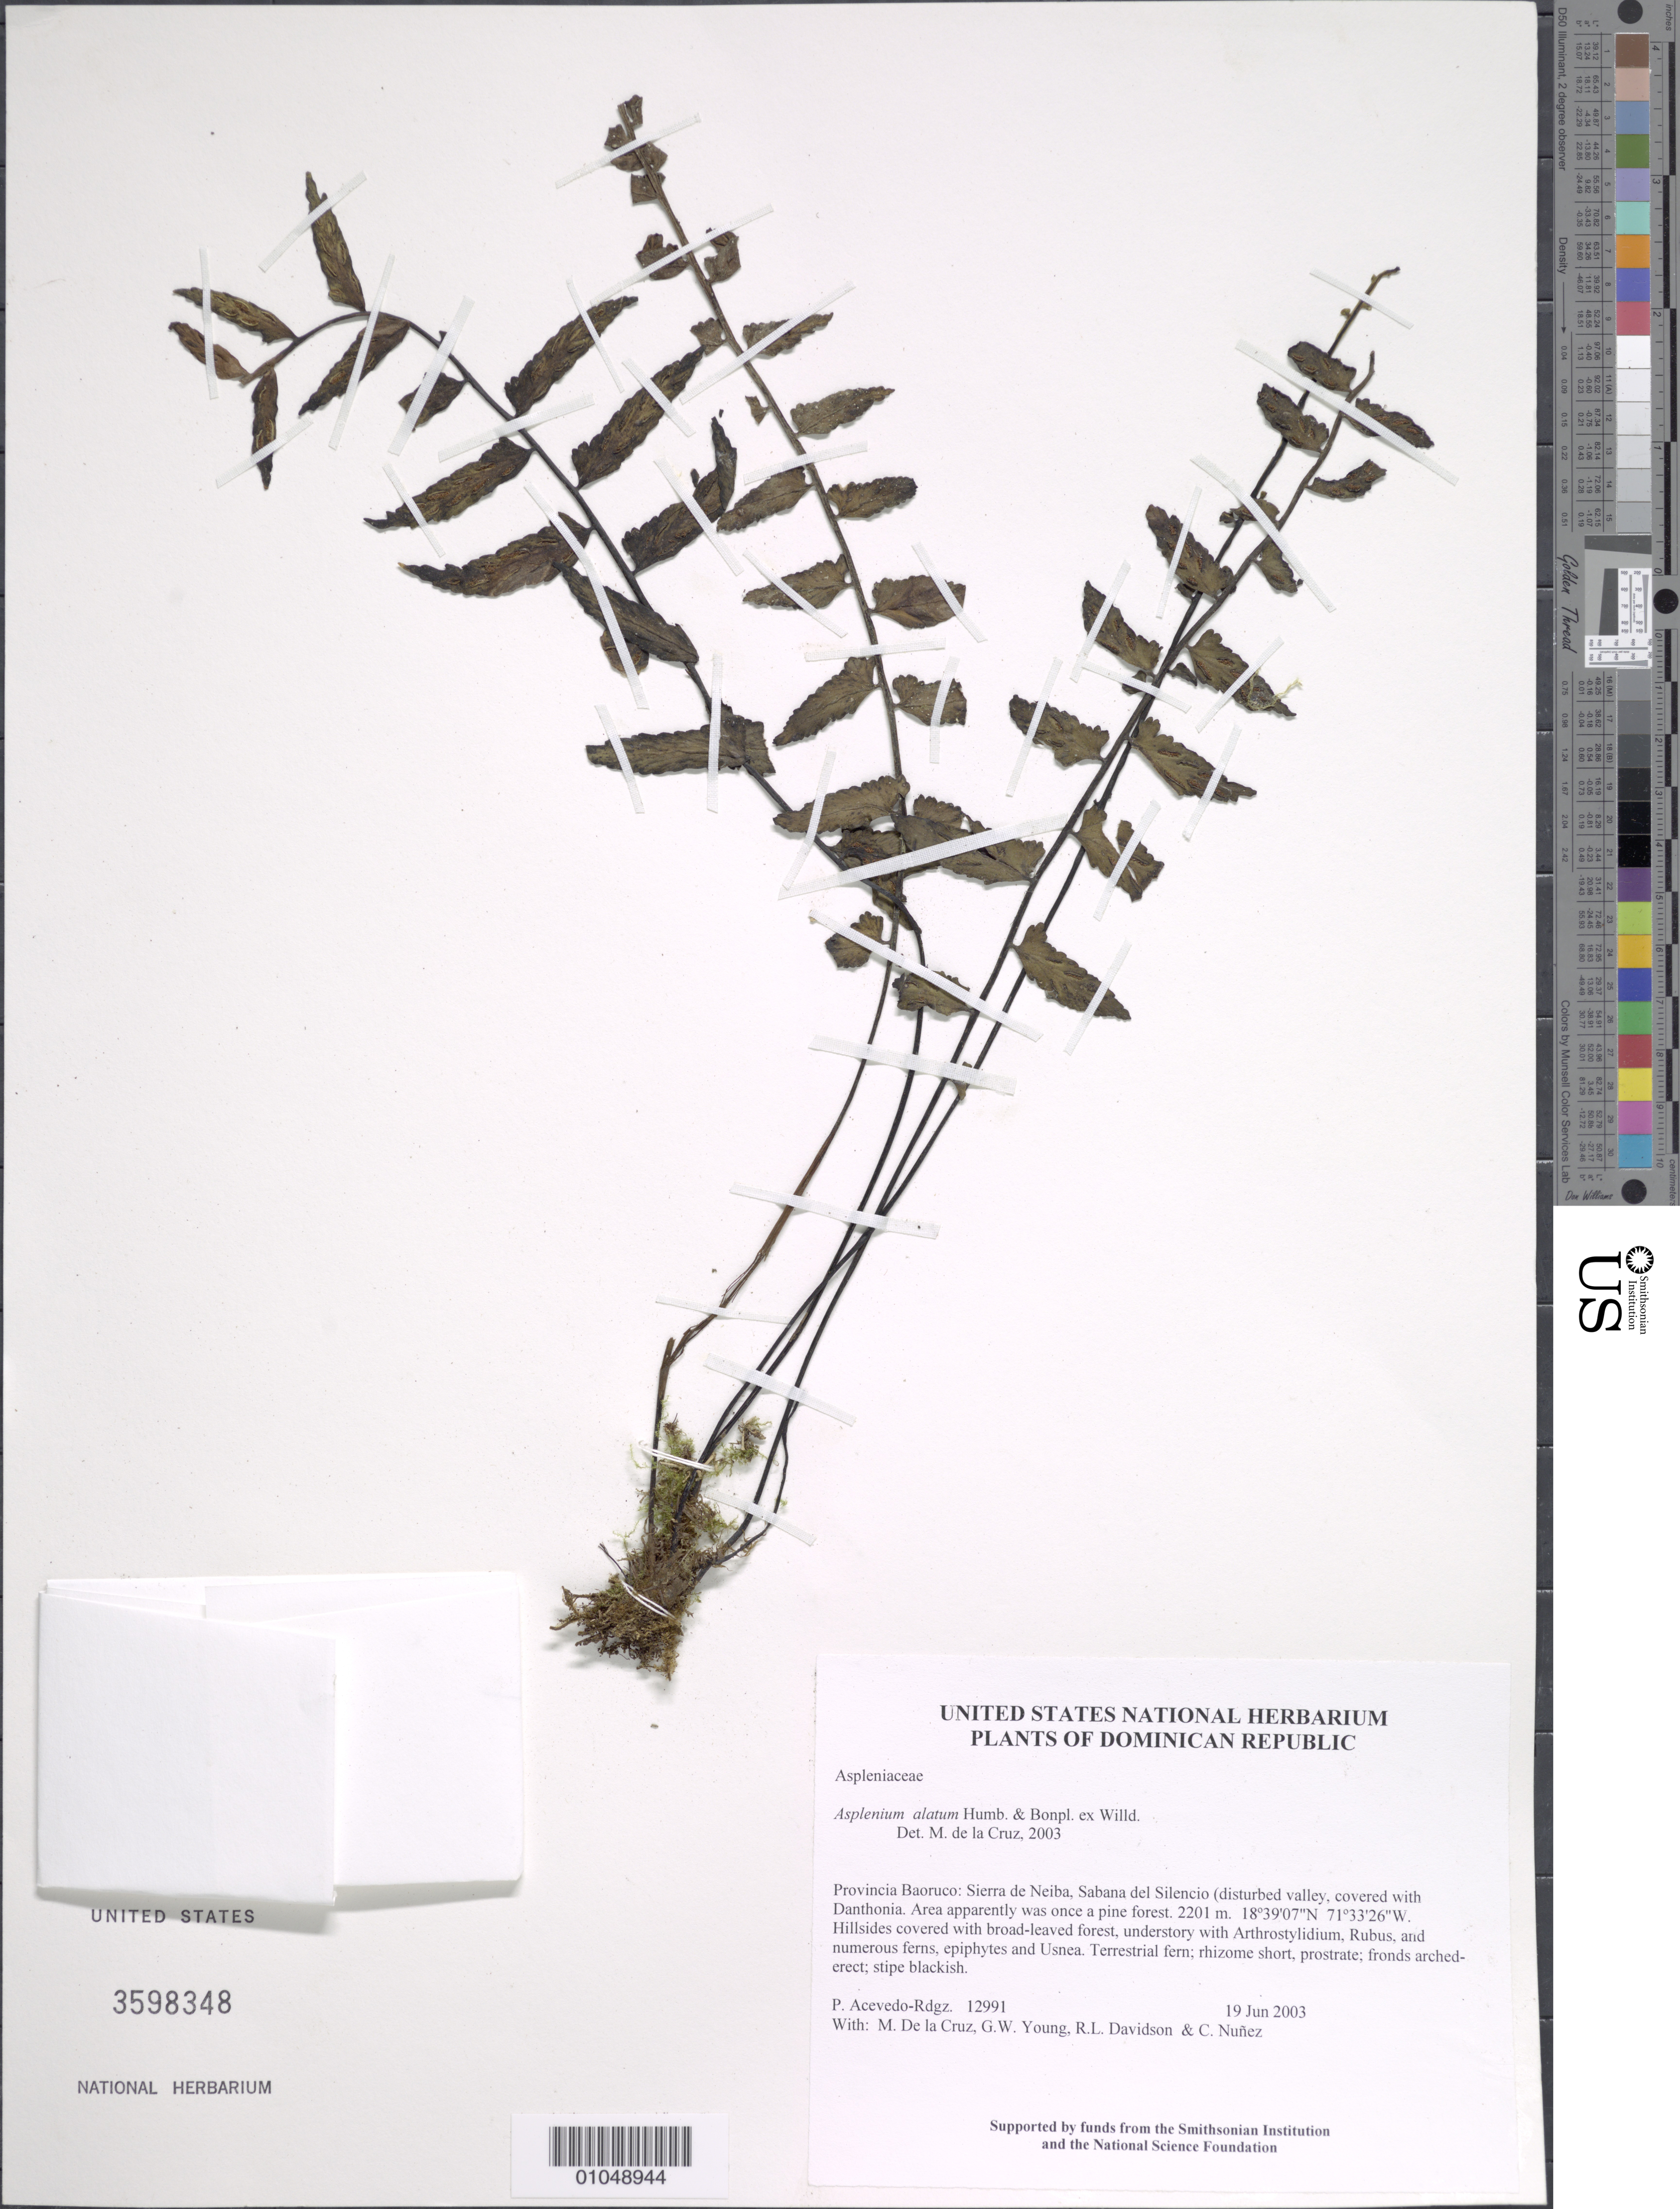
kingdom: Plantae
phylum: Tracheophyta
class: Polypodiopsida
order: Polypodiales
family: Aspleniaceae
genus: Asplenium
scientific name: Asplenium alatum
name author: Humb. & Bonpl. ex Willd.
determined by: de la Cruz, M.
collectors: P. Acevedo-Rodr., M. de la Cruz, J. Rawlins, G. Young, R. Davidson & C. Nunez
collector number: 12991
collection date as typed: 19 Jun 2003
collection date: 2003-06-19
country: Dominican Republic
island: Hispaniola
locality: Provincia Baoruco: Sierra de Neiba, Sabana del Silencio (disturbed valley, covered with Danthonia. Area apparently was once a pine forest.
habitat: Hillsides covered with broad-leaved forest, understory with Arthrostylidium, Rubus, and numerous ferns, epiphytes and Usnea.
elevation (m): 2201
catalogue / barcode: US 3598348